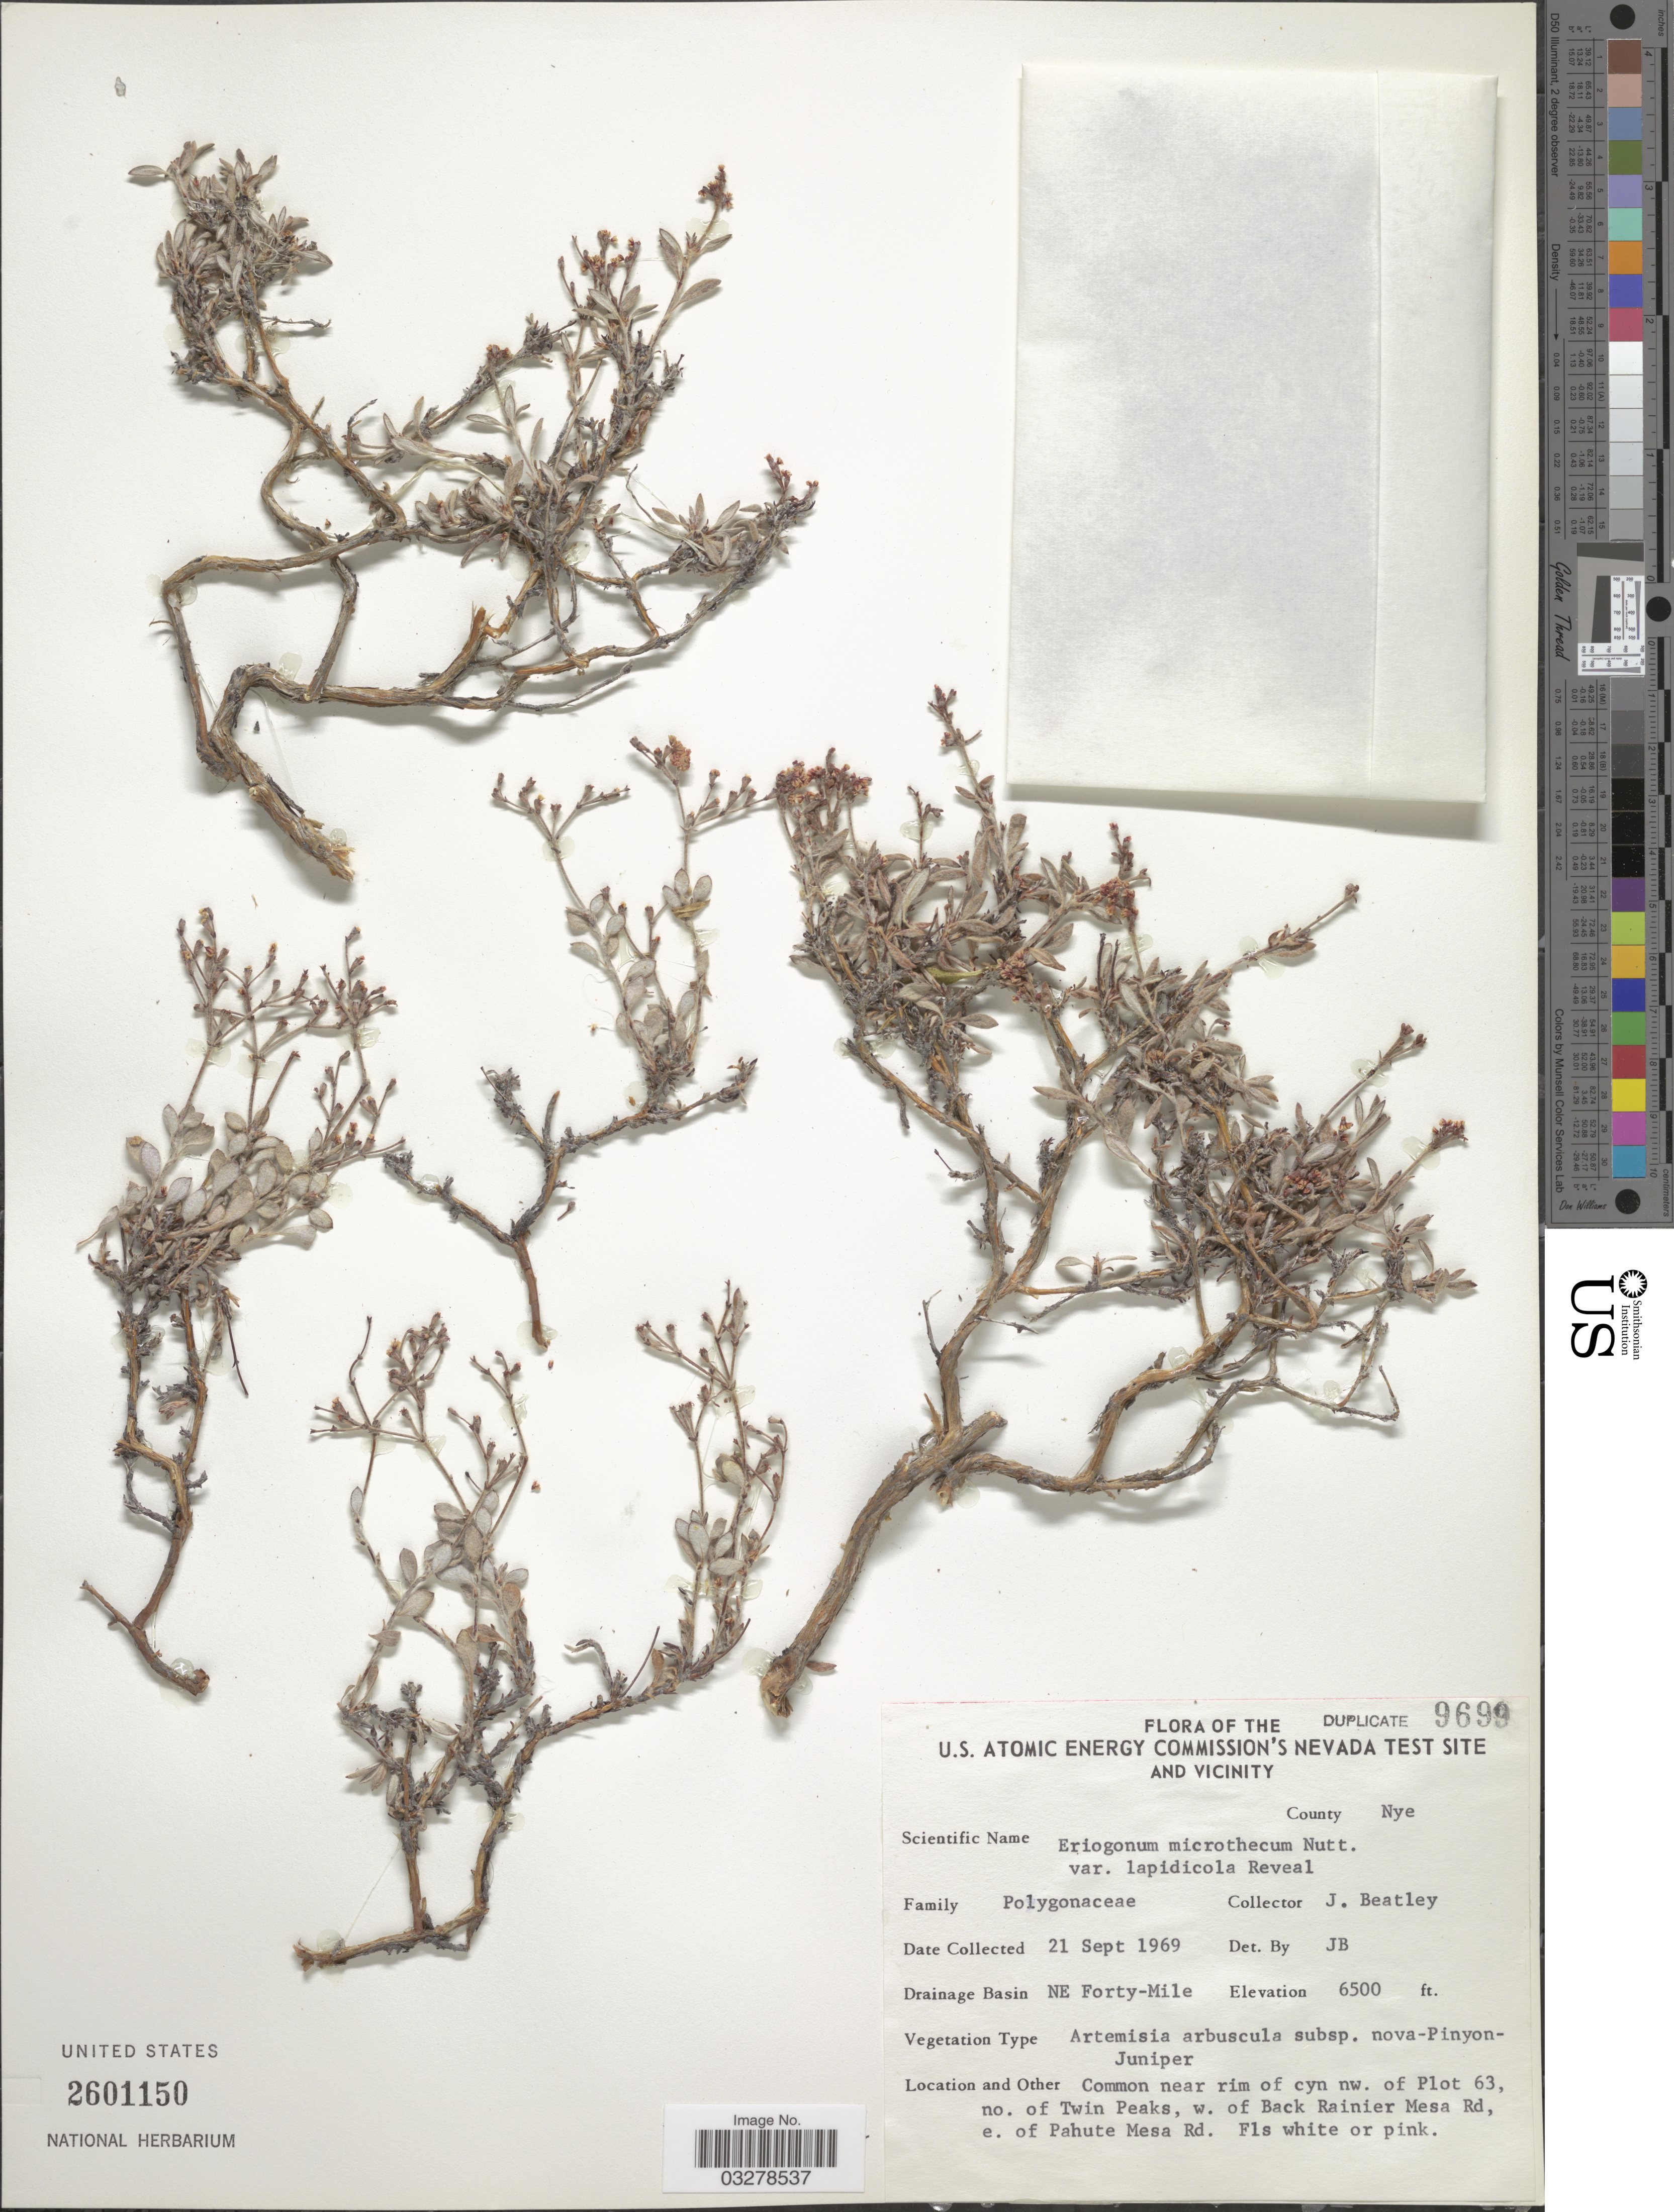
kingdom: Plantae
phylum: Tracheophyta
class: Magnoliopsida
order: Caryophyllales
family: Polygonaceae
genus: Eriogonum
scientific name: Eriogonum microtheca var. lapidicola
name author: Reveal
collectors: J. C. Beatley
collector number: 9699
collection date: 1969-09-21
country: United States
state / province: Nevada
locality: U.S. Atomic Energy Commission's Nevada Test Site and Vicinity. County Nye. Drainage Basin NE Forty-Mile. Common near rim of cyn nw. of Plot 63, no. of Twin Peaks, w. of Back Rainier Mesa Rd., e. of Pahute Mesa Rd.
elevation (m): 1981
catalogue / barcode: US 2601150